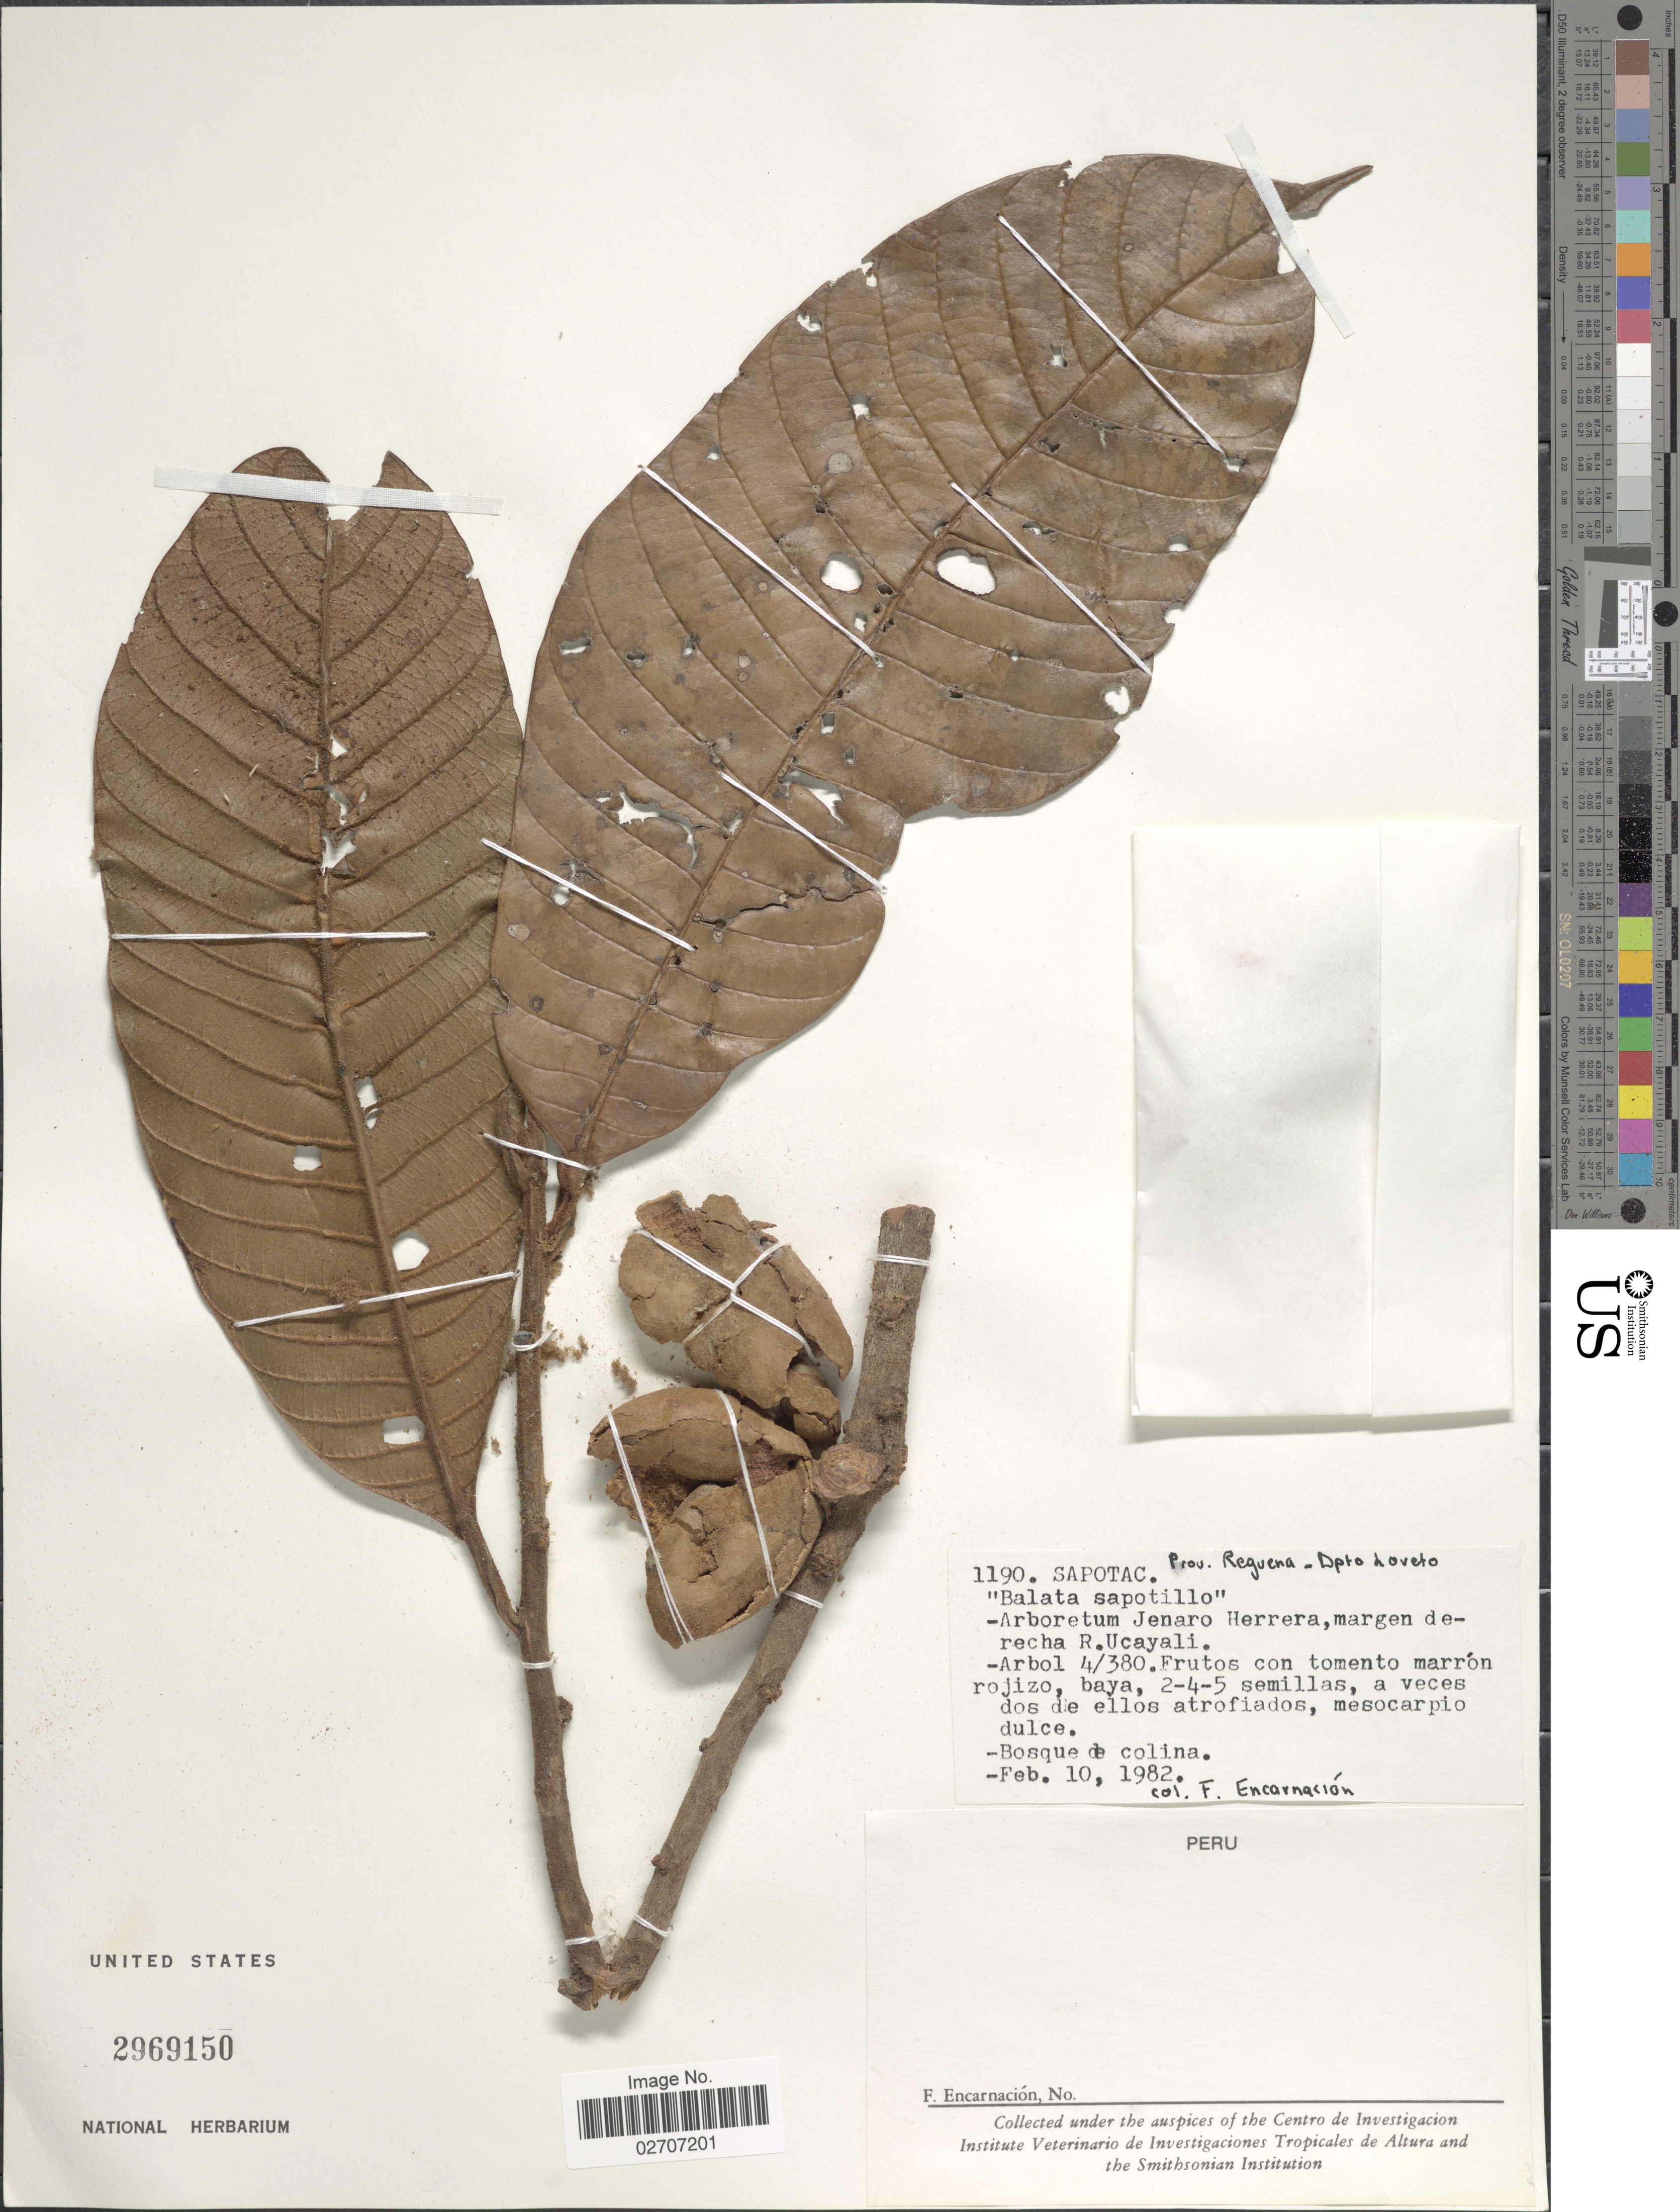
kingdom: Plantae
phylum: Tracheophyta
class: Magnoliopsida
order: Ericales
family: Sapotaceae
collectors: F. Encarnación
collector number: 1190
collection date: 1982-02-10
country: Peru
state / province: Loreto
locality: Prov. Requena - Dpto Loreto. Arboretum Jenaro Herrera, margen derecha R. Ucayali.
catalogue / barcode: US 2969150